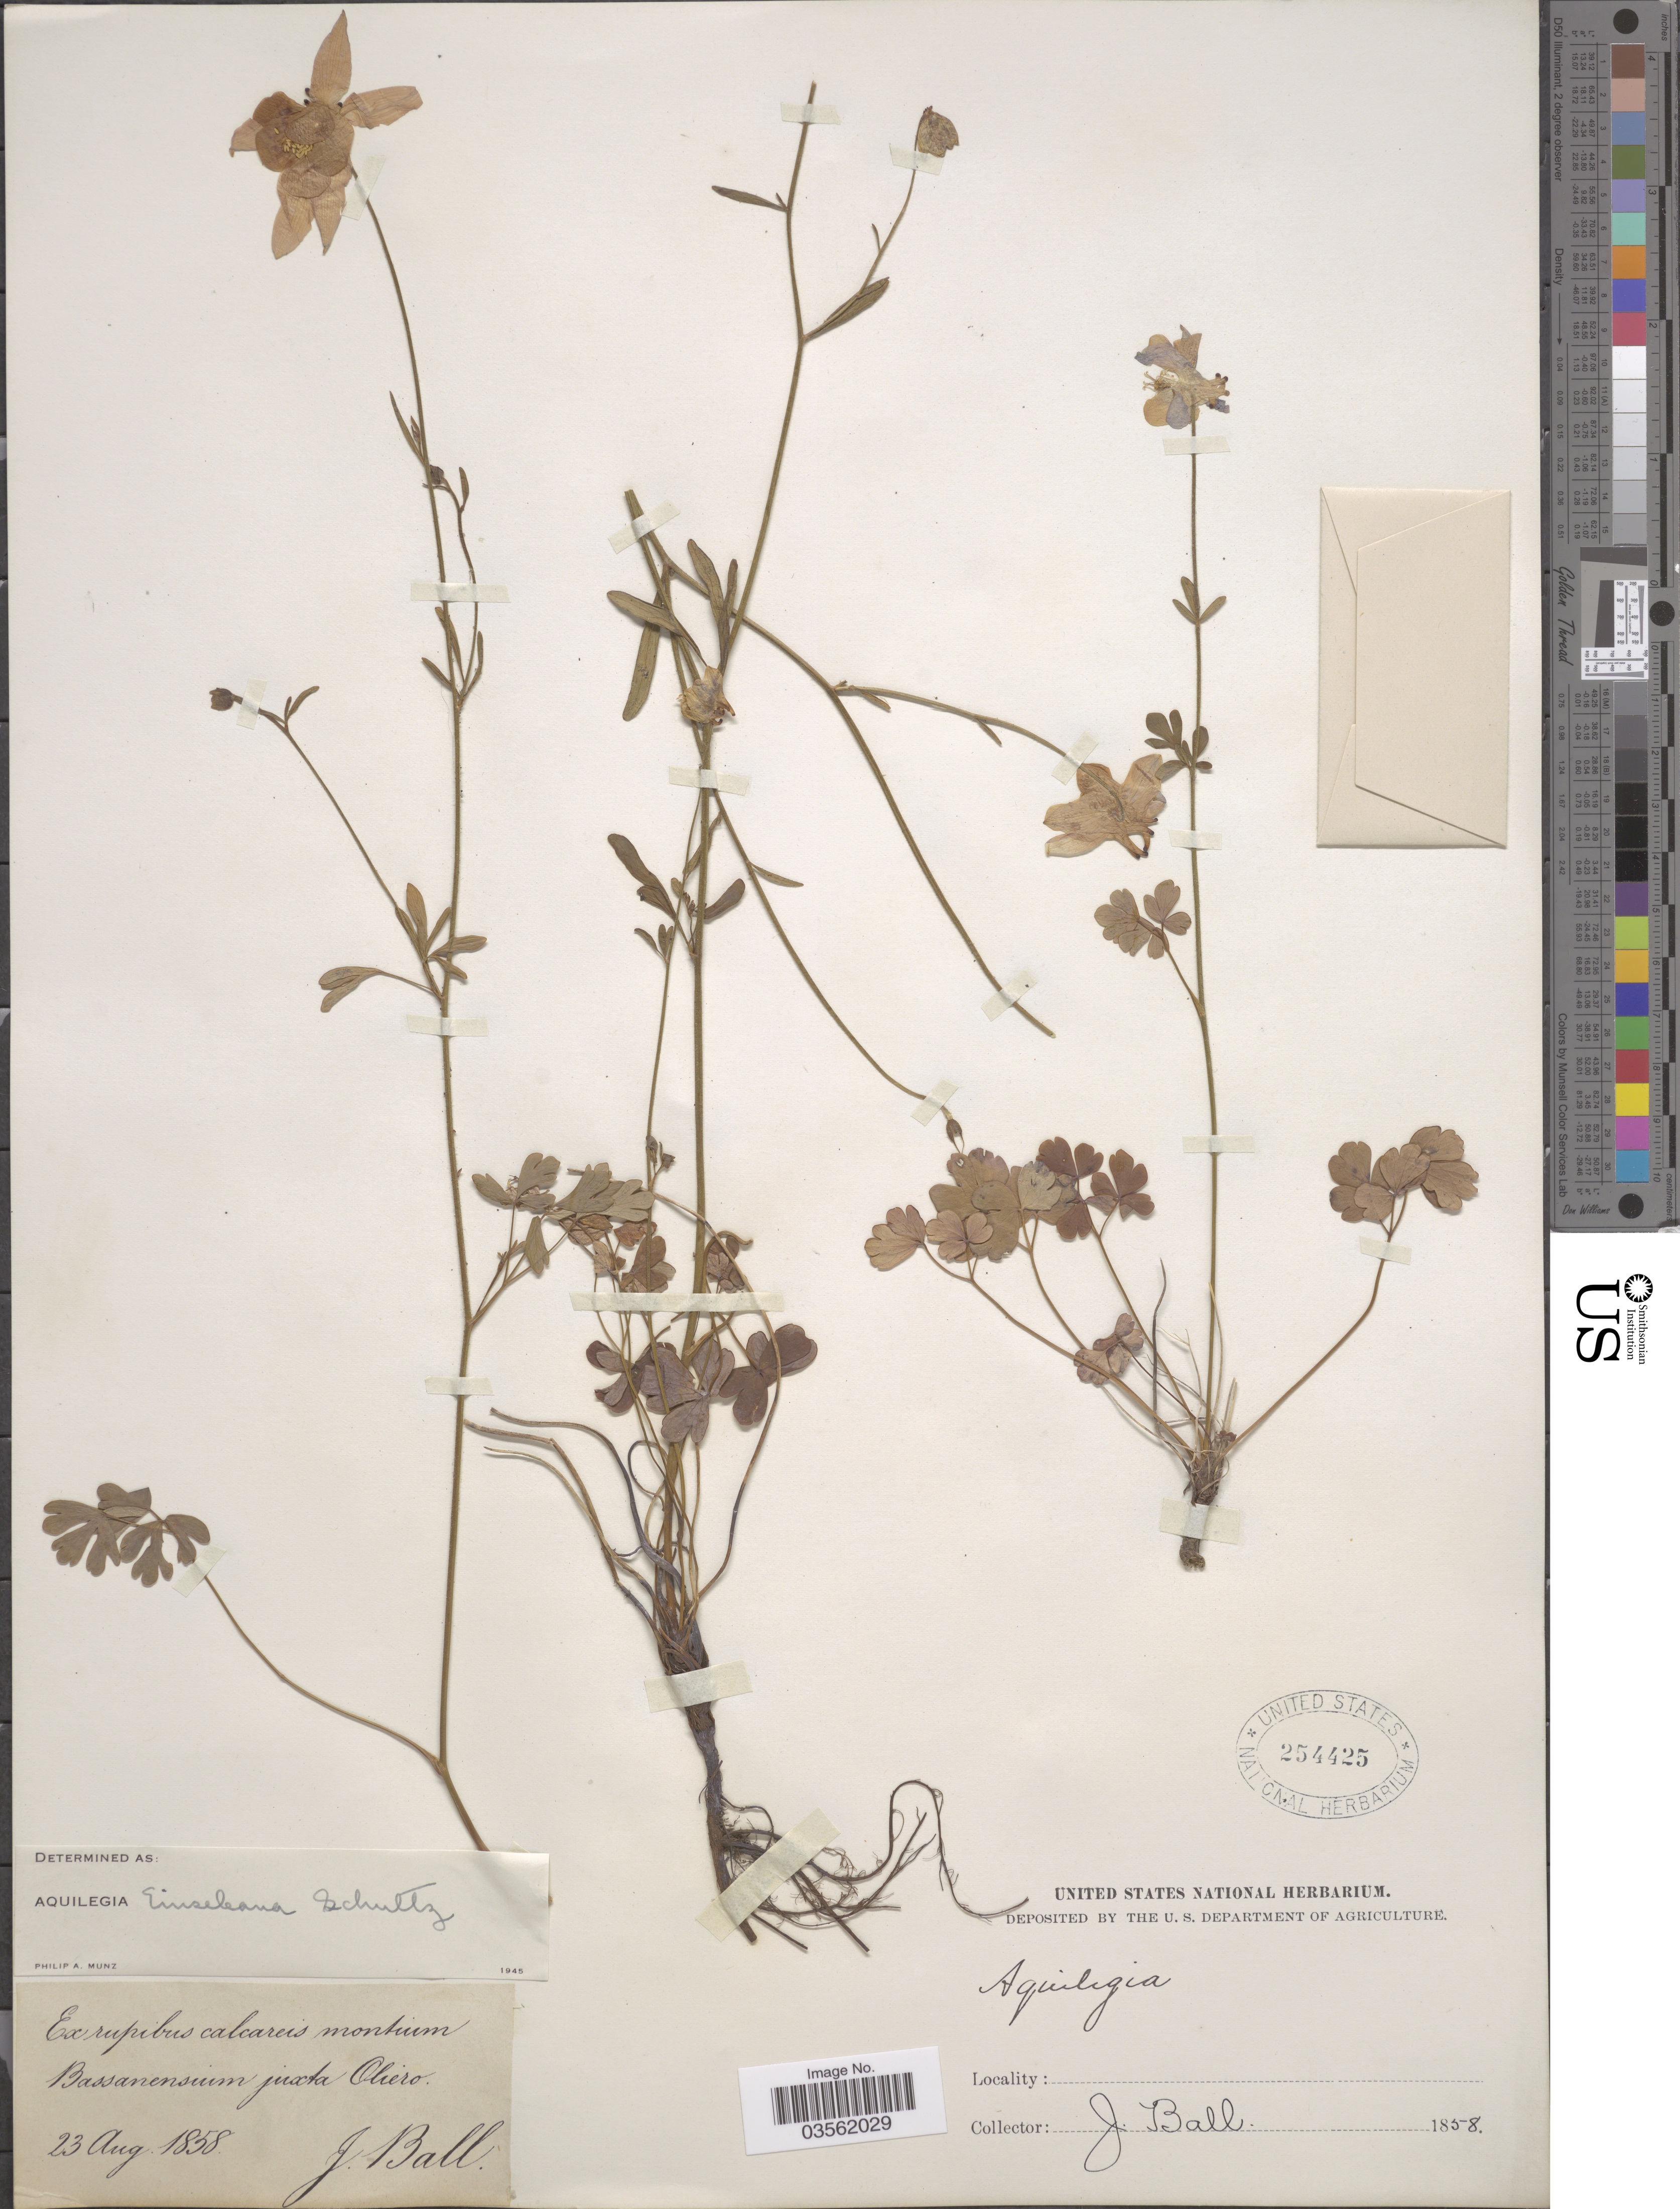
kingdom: Plantae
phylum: Tracheophyta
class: Magnoliopsida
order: Ranunculales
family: Ranunculaceae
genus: Aquilegia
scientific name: Aquilegia einseleana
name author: F.W. Schultz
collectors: J. Ball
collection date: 1858-08-23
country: Italy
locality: Ex rupibus calcareis montium Bassanensium juxta Oliero.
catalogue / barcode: US 254425